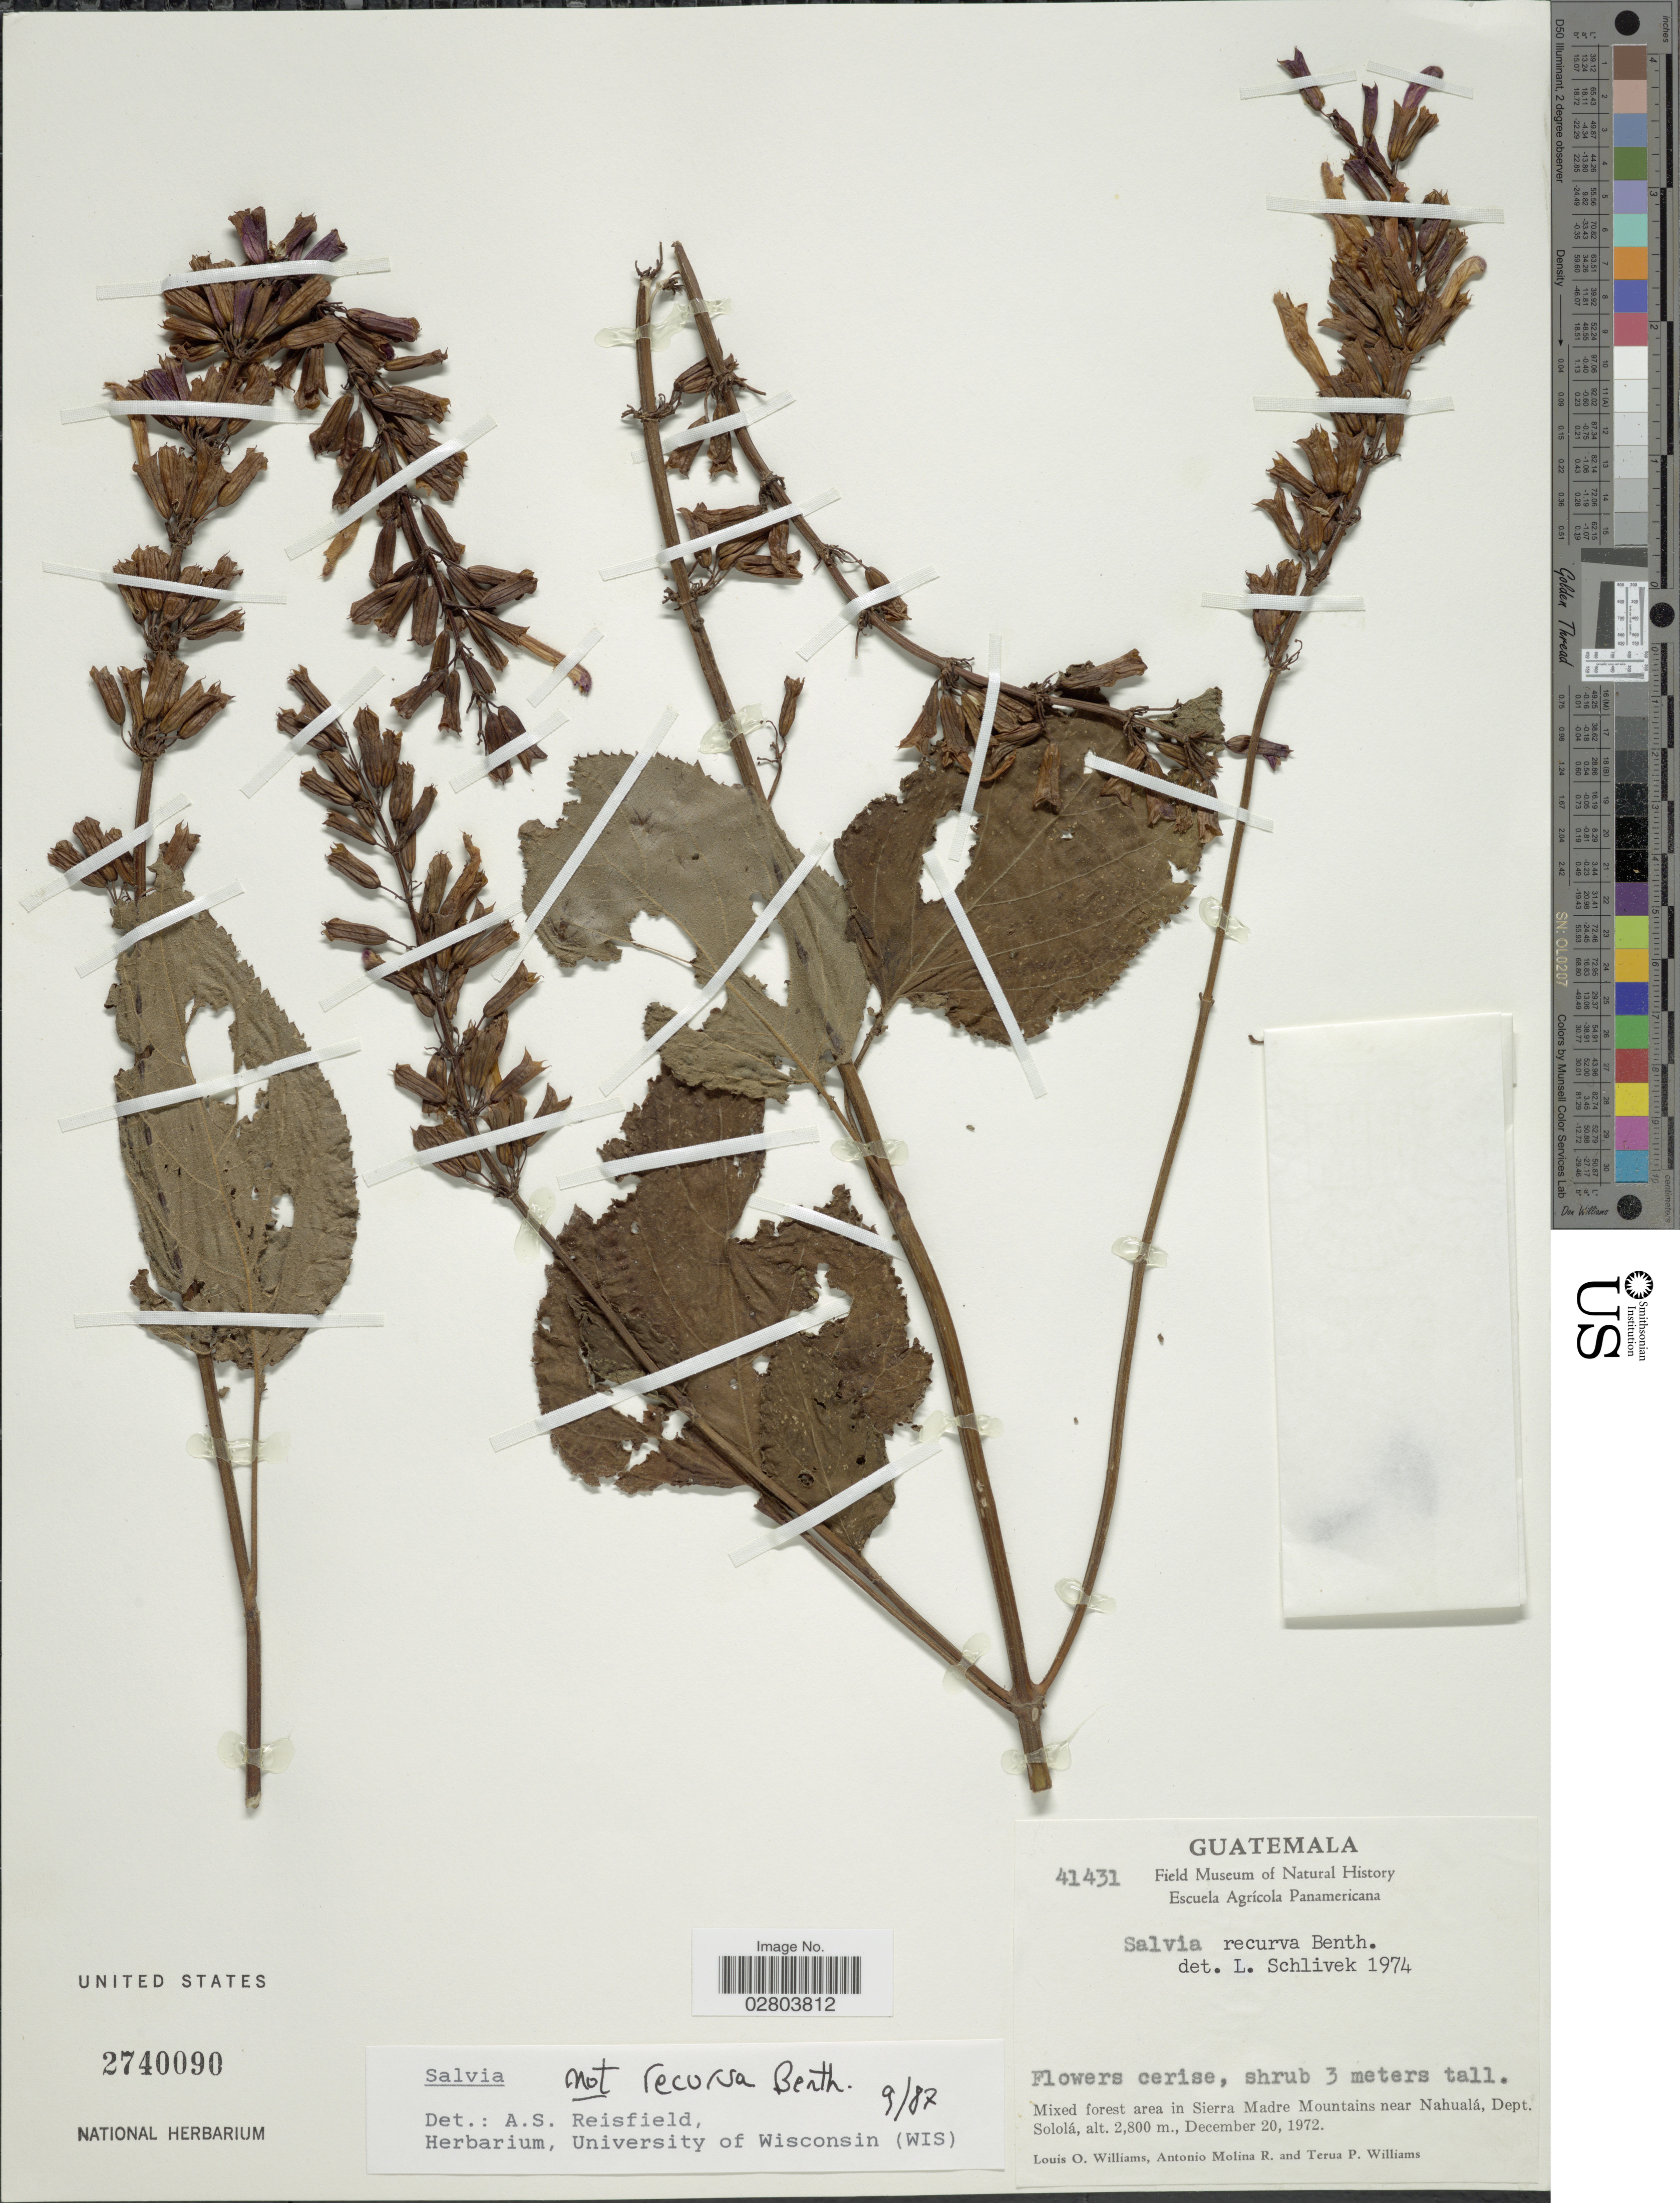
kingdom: Plantae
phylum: Tracheophyta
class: Magnoliopsida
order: Lamiales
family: Lamiaceae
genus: Salvia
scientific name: Salvia sp.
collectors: L. O. Williams, A. Molina R. & T. Williams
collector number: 41431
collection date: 1972-12-20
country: Guatemala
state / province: Sololá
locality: Mixed forest area in Sierra Madre Mountains near Nahualá, Dept. Sololá.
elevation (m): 2800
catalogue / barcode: US 2740090